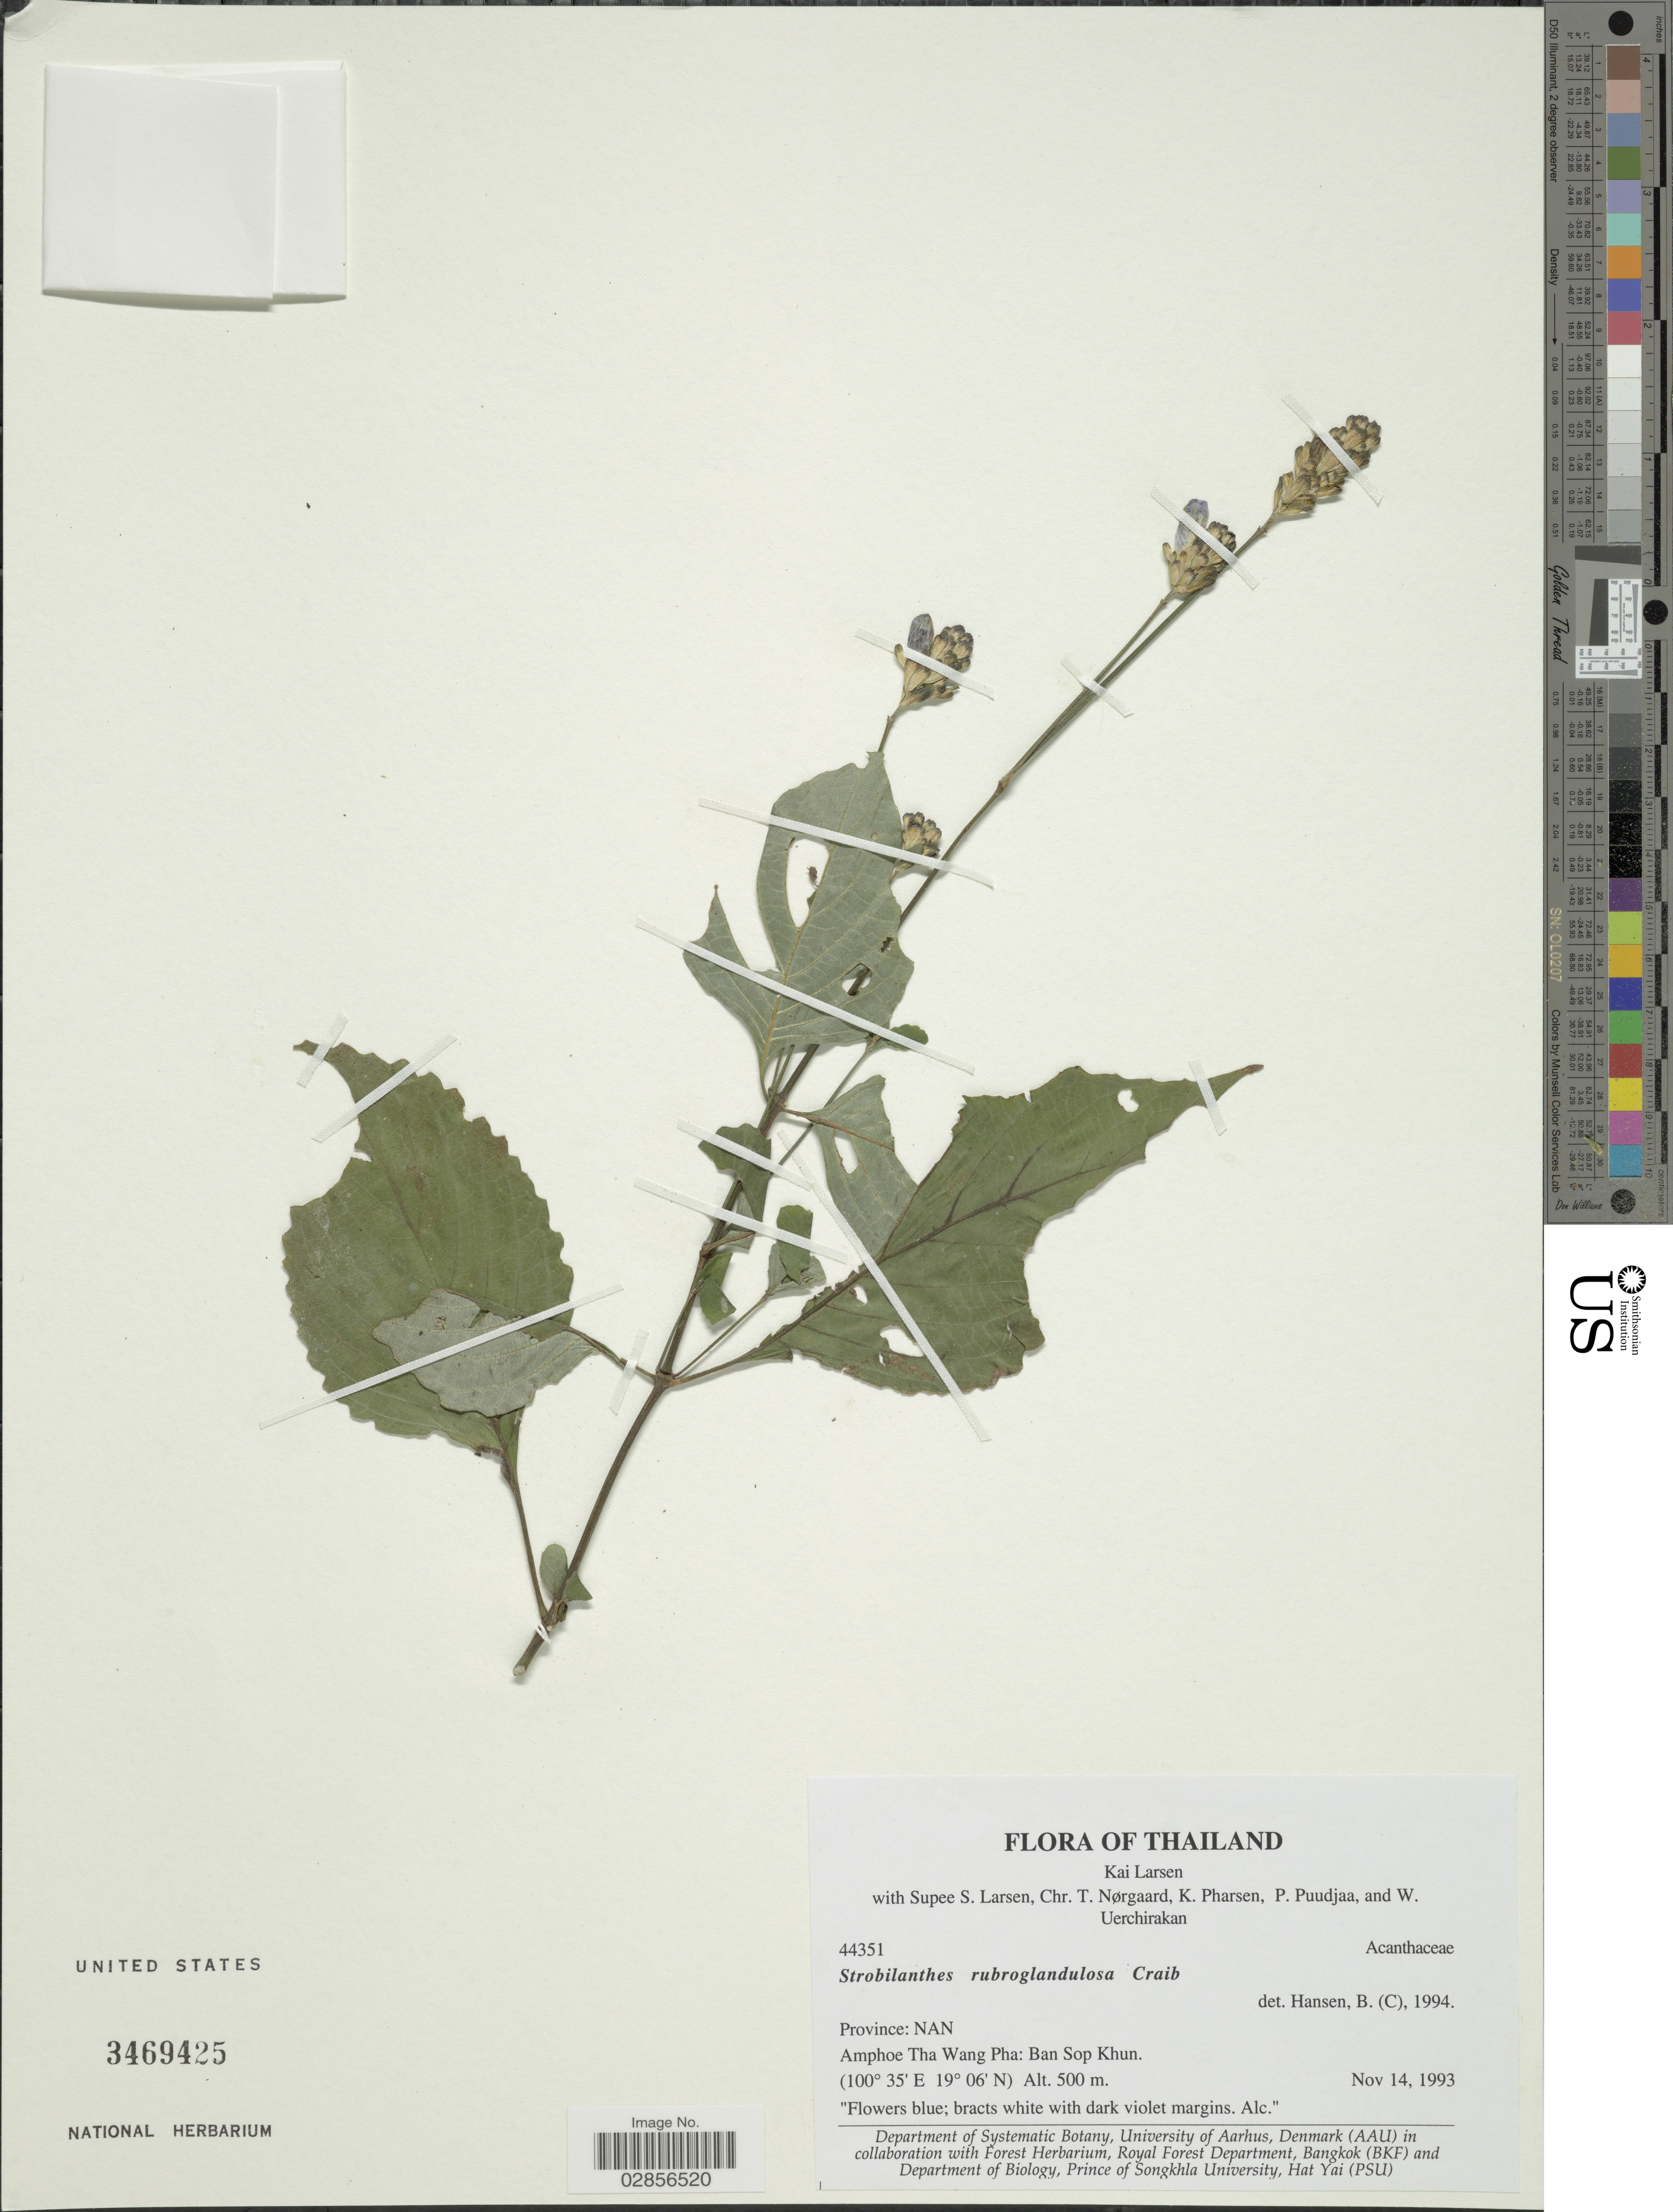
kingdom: Plantae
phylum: Tracheophyta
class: Magnoliopsida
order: Lamiales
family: Acanthaceae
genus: Strobilanthes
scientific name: Strobilanthes rubroglandulosa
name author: Craib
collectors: K. Larsen, S. Larsen, C. Norgaard, K. Pharsen & et al.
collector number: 44351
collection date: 1993-11-14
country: Thailand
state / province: Nan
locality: Amphoe Tha Wang Pha: Ban Sop Khun.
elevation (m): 500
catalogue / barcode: US 3469425